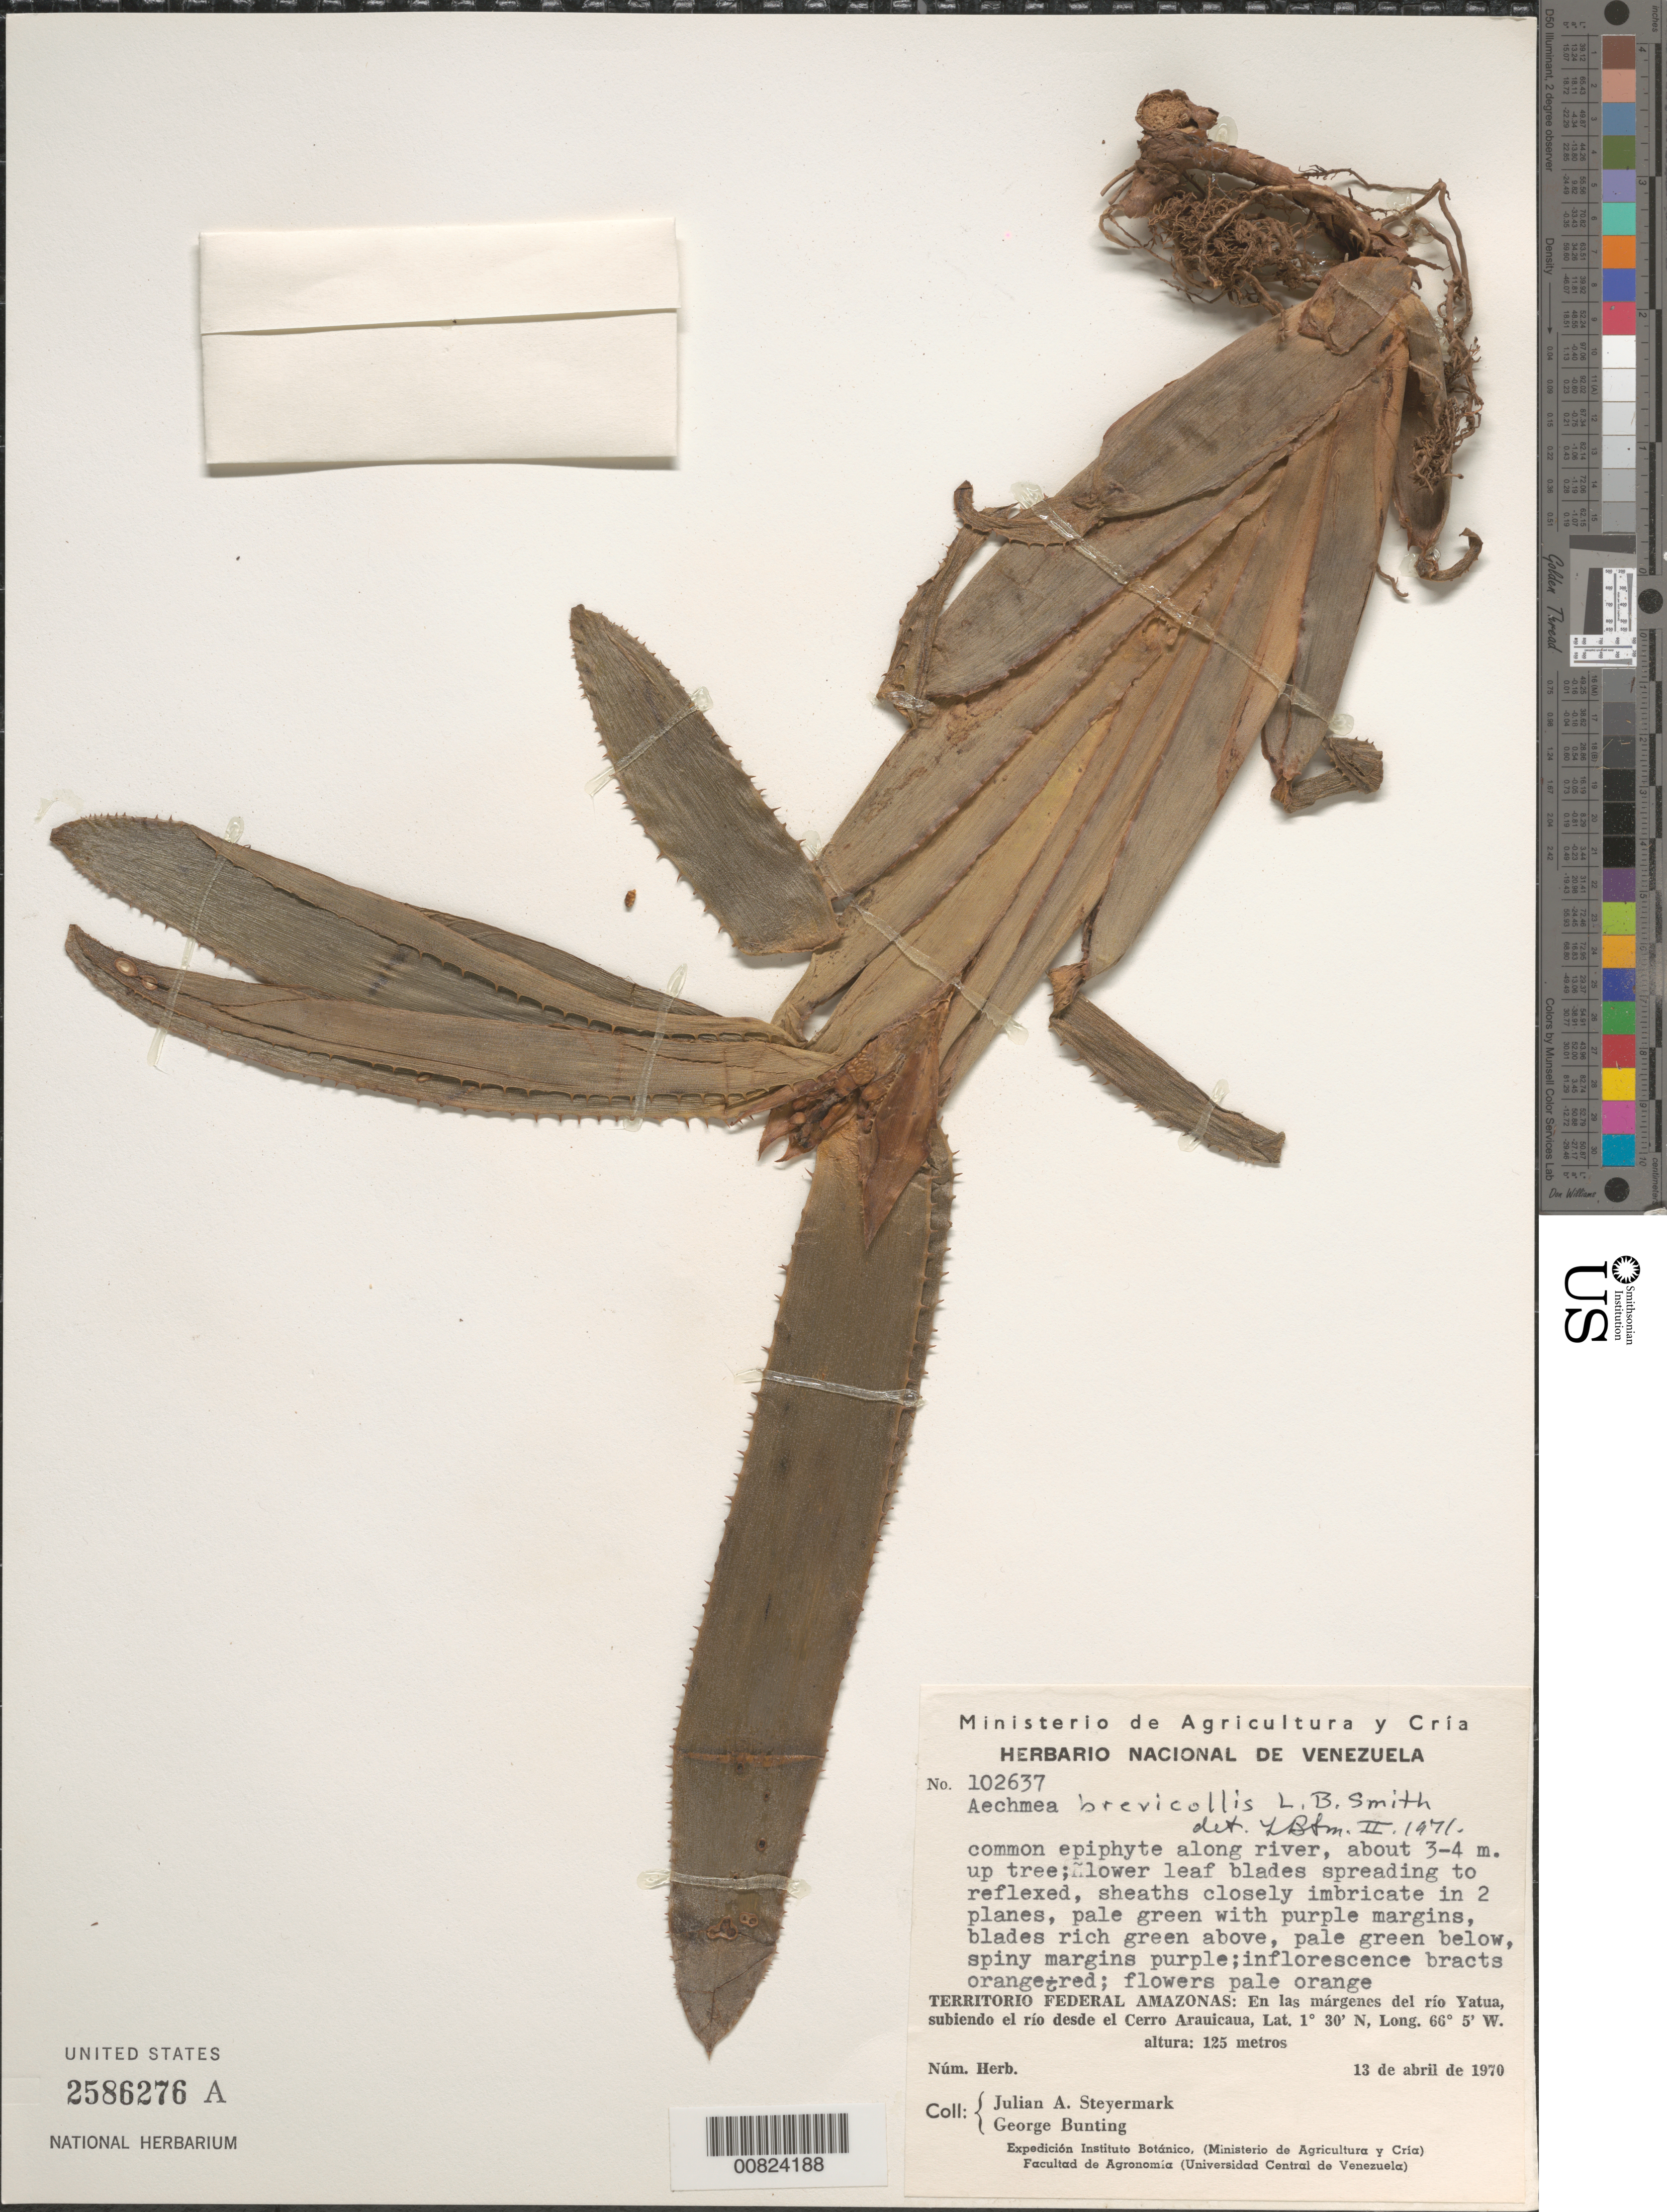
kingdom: Plantae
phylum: Tracheophyta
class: Liliopsida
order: Poales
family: Bromeliaceae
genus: Aechmea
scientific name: Aechmea brevicollis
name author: L.B. Sm.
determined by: Smith, Lyman B., (US), NMNH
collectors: J. Steyermark & G. S. Bunting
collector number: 102637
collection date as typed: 13-Apr-70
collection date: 1970-04-13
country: Venezuela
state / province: Amazonas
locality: Rió Yatua, subiendo el río desde el Cerro Arauicaua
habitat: Along river margins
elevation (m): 125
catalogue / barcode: US 2586276A